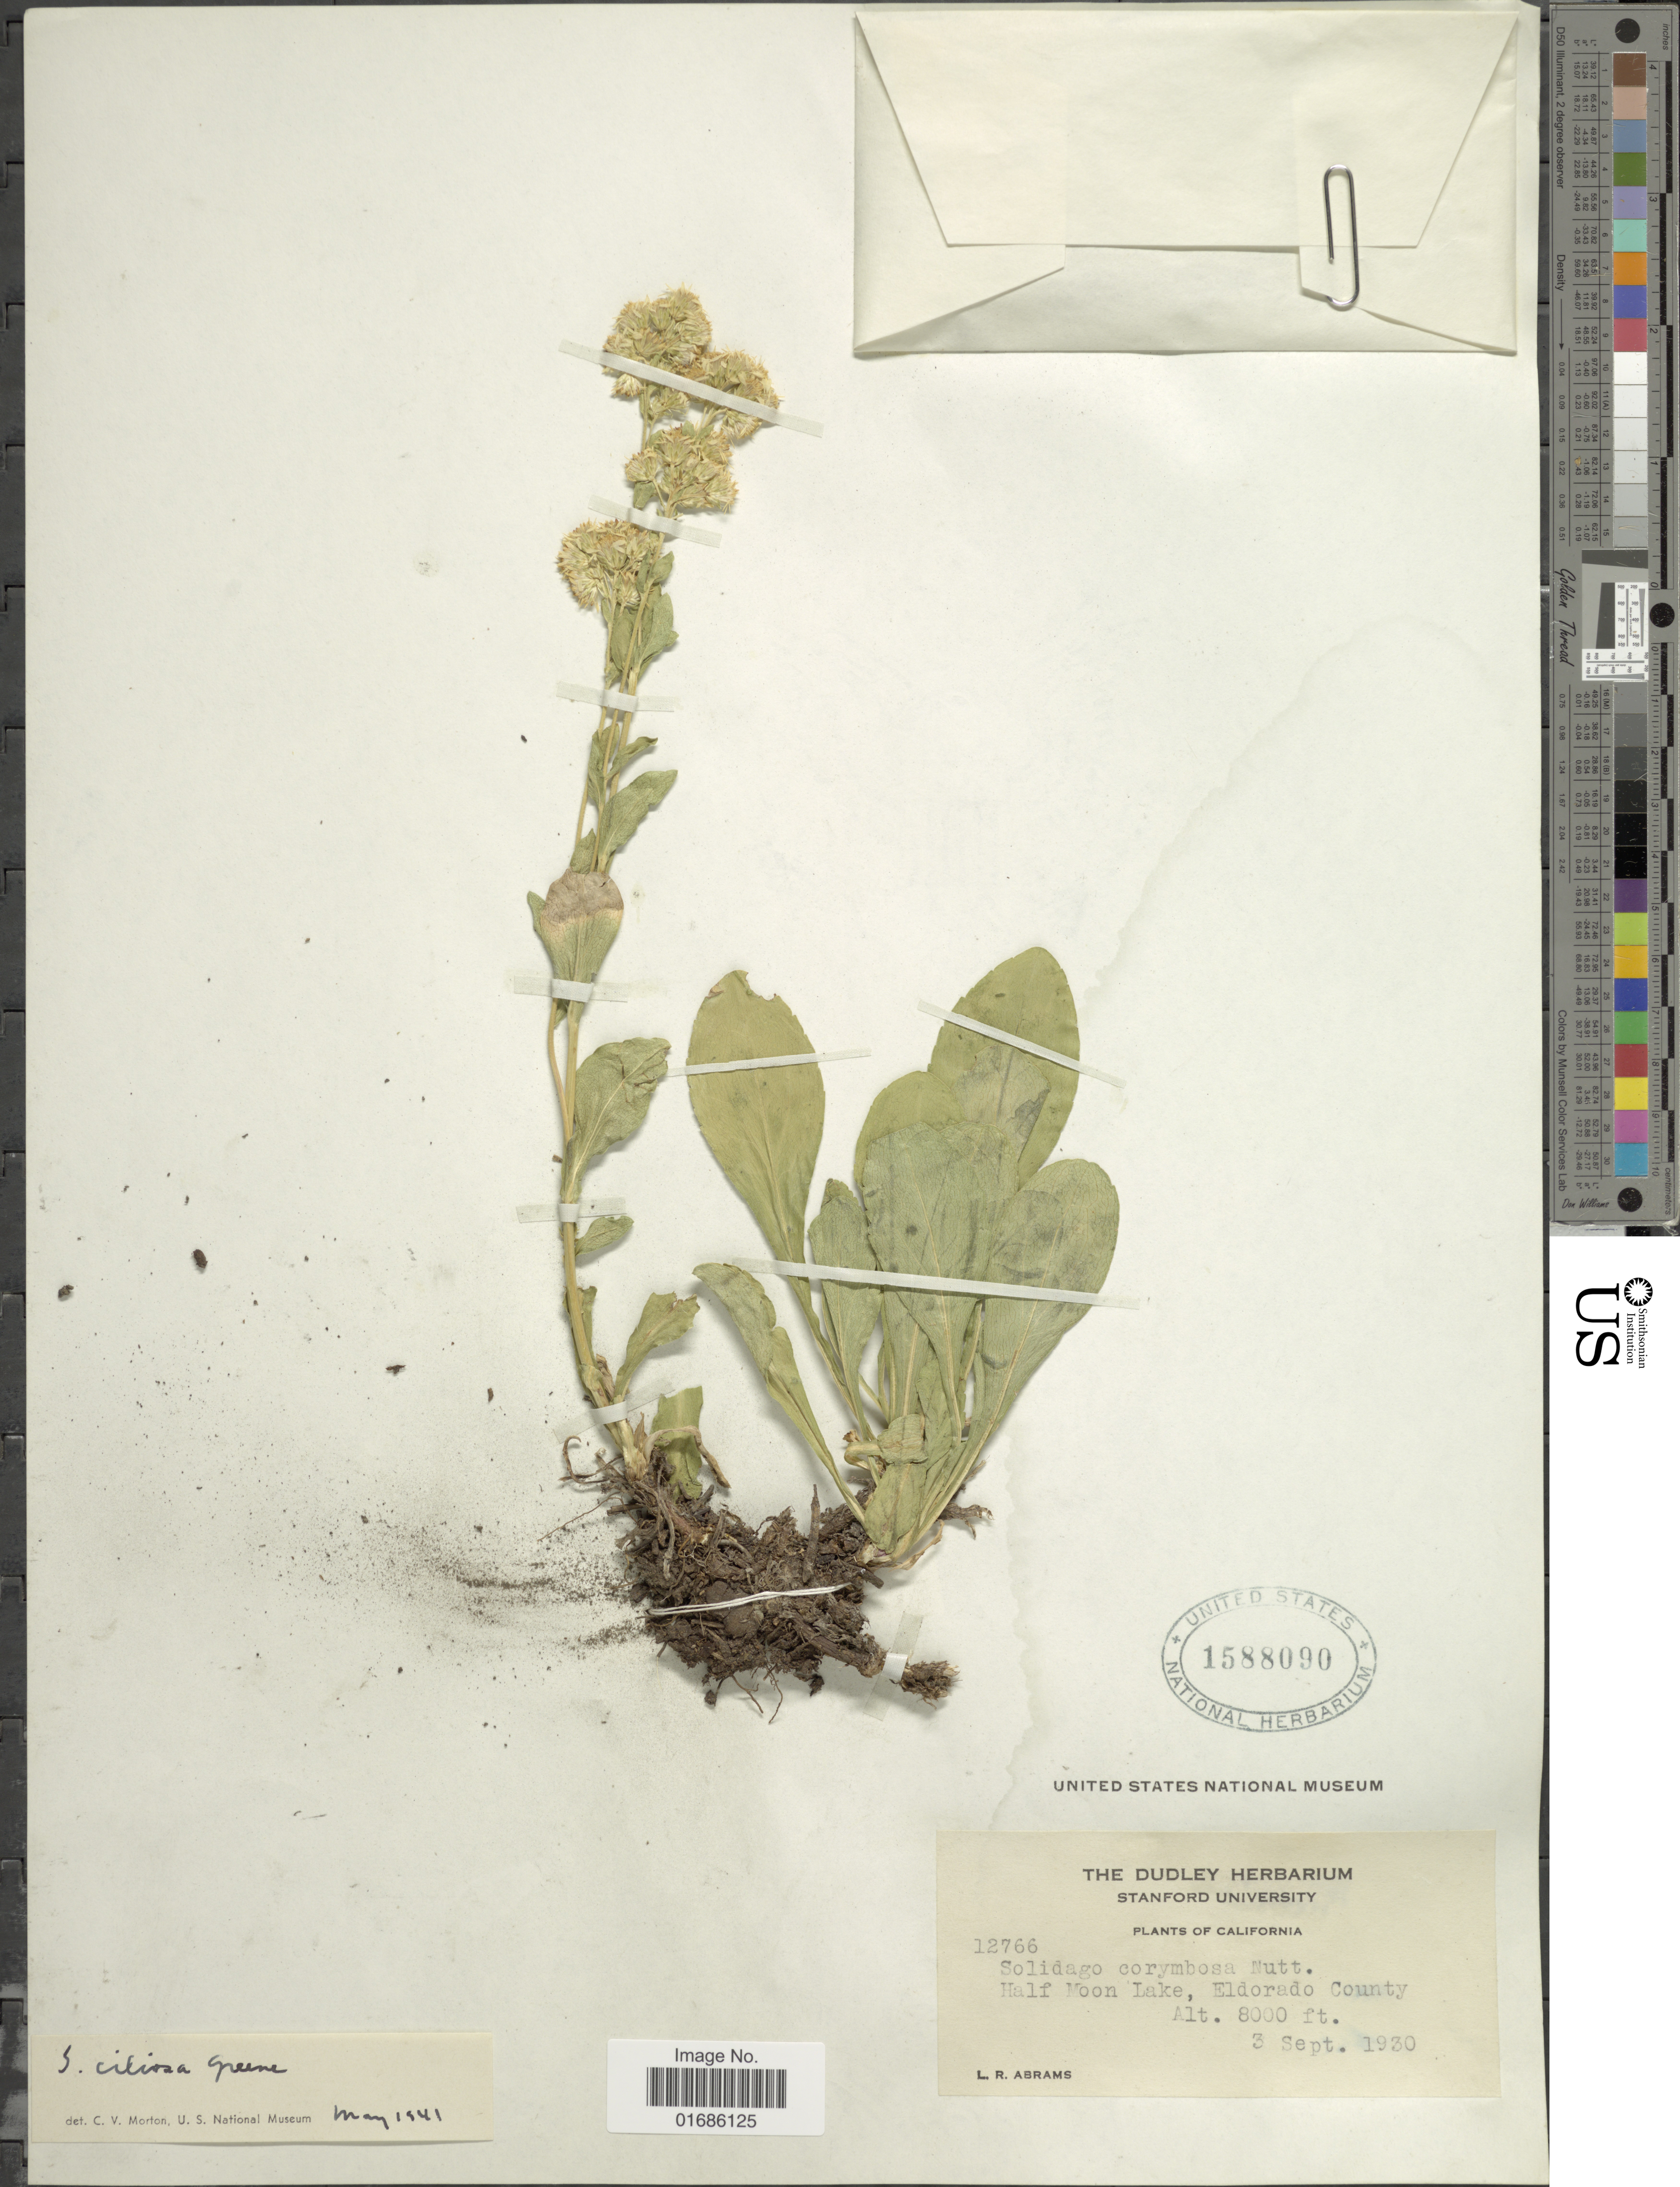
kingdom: Plantae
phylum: Tracheophyta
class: Magnoliopsida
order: Asterales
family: Asteraceae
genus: Solidago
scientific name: Solidago ciliosa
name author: Greene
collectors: L. Abrams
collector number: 12766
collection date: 1930-09-03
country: United States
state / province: California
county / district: El Dorado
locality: Half Moon Lake, Eldorado County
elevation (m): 2438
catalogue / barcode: US 1588090